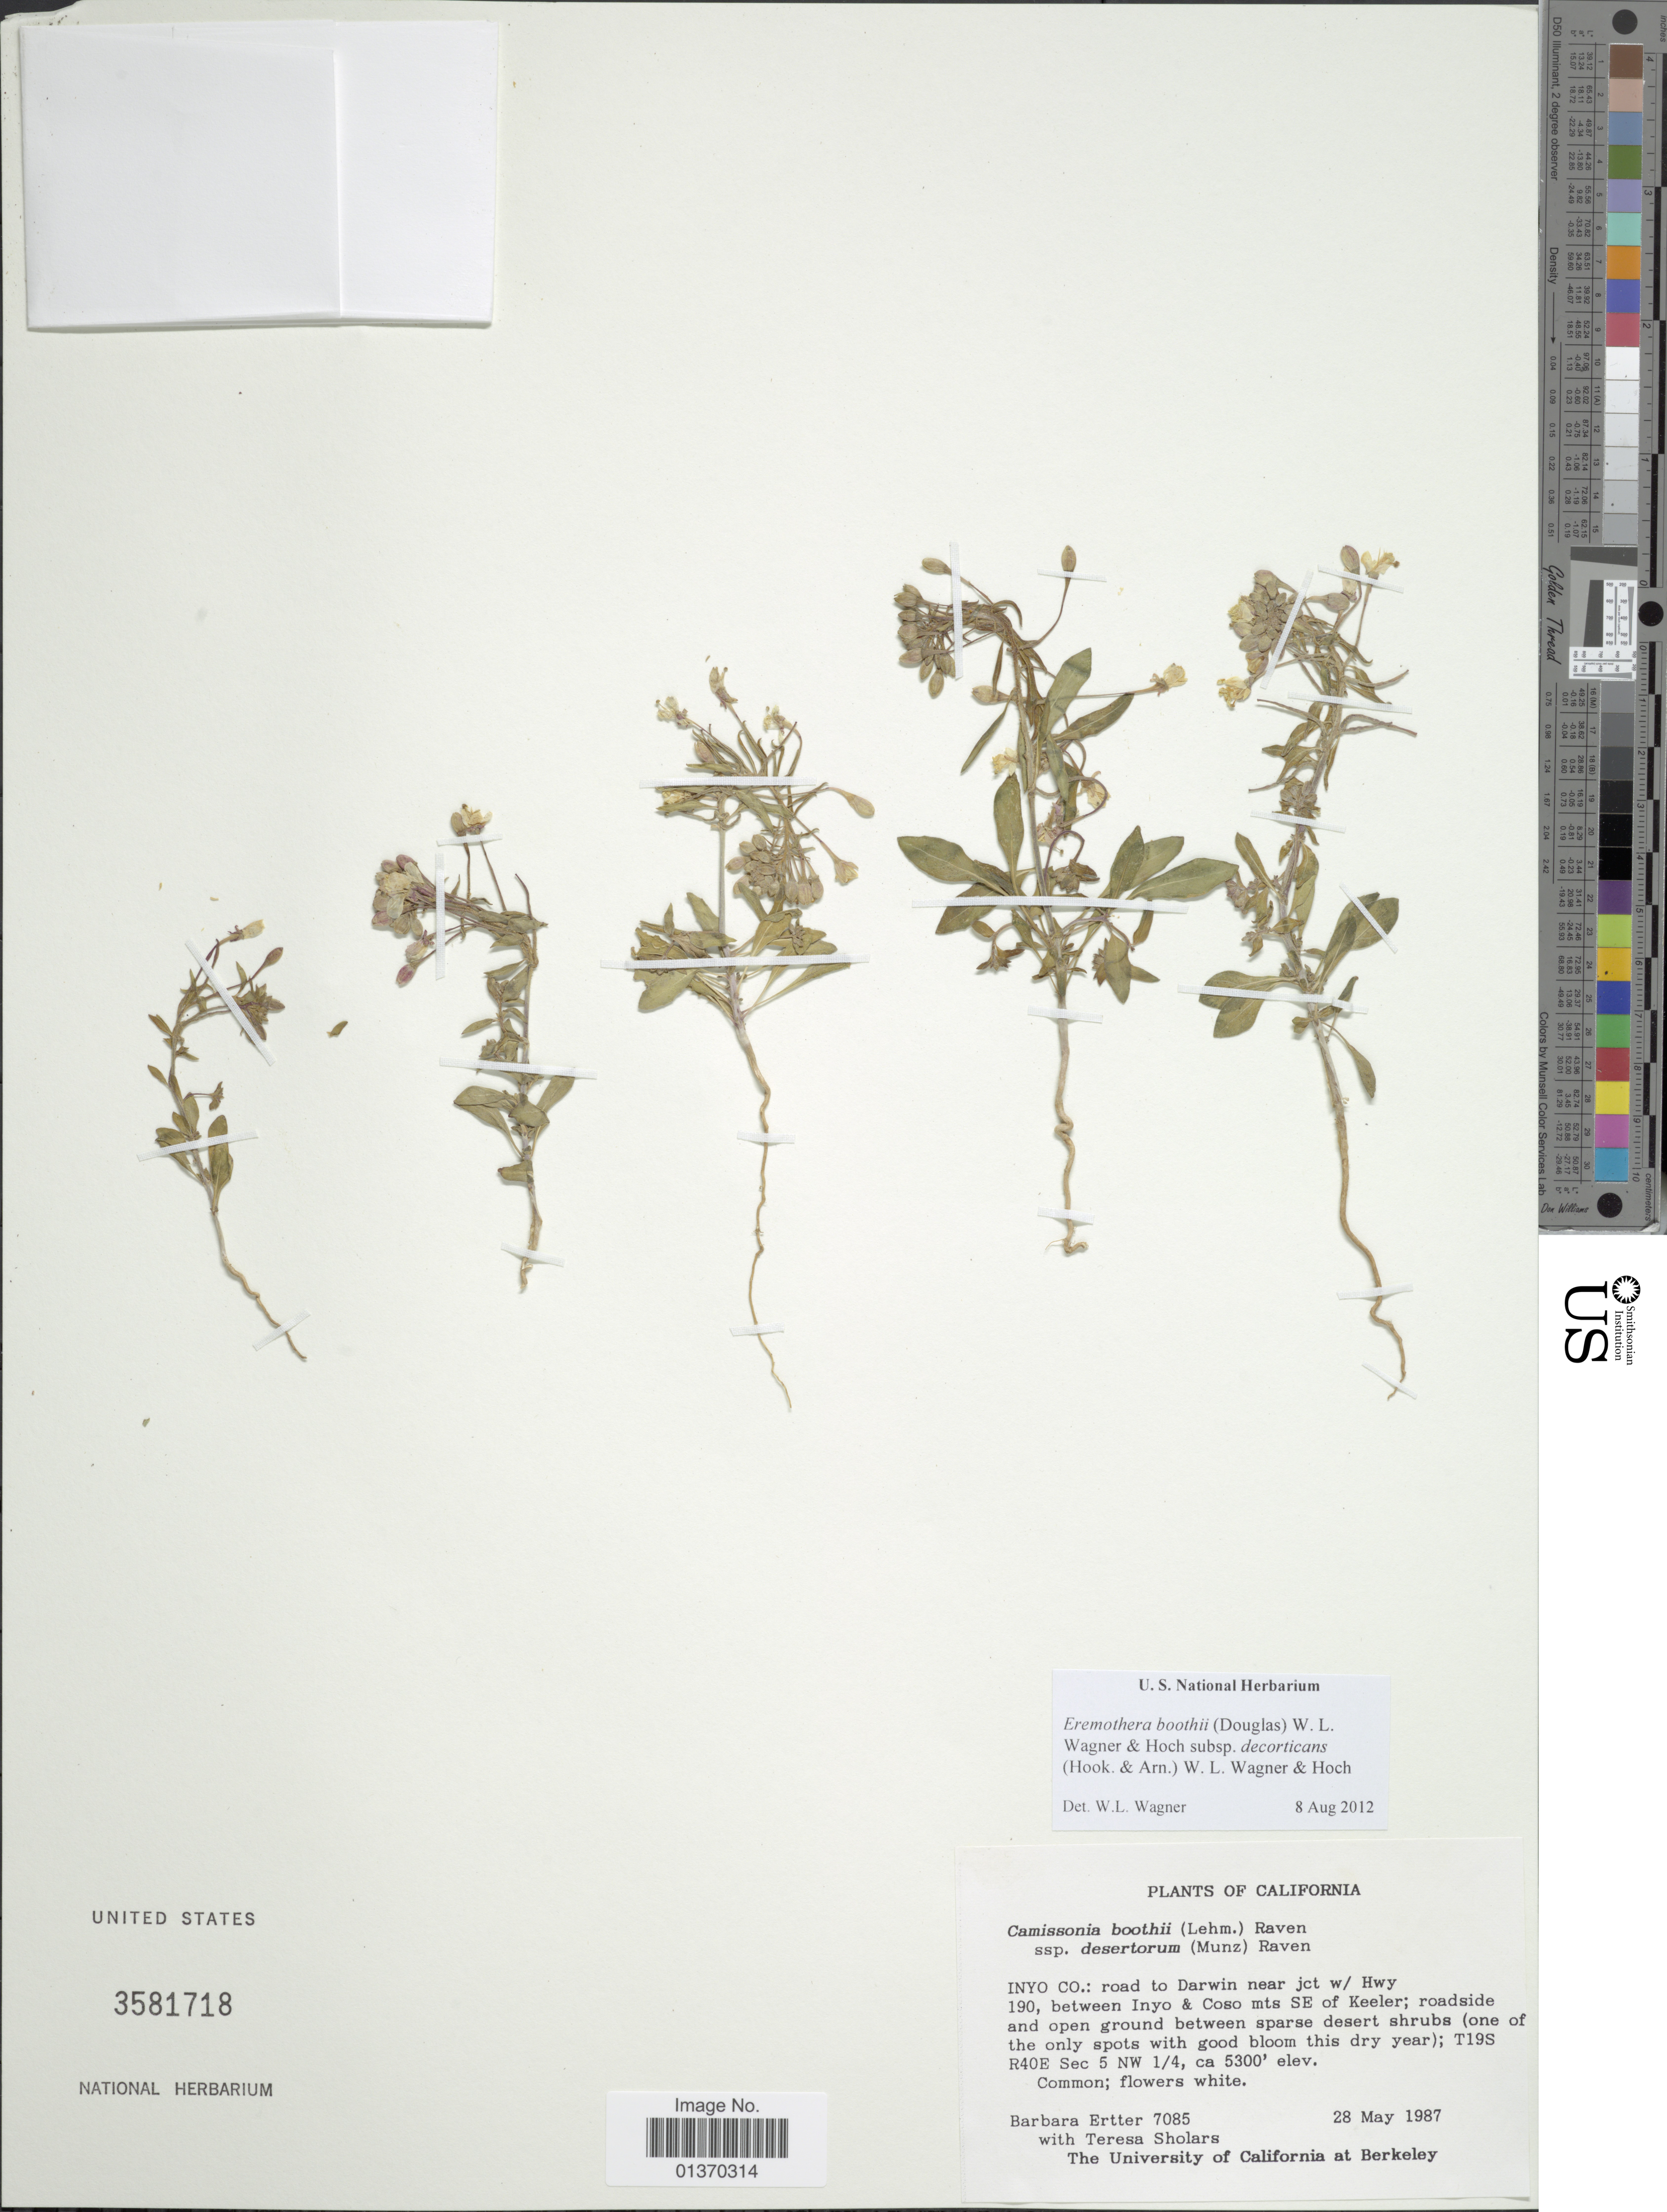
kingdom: Plantae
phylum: Tracheophyta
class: Magnoliopsida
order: Myrtales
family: Onagraceae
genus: Eremothera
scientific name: Eremothera boothii subsp. decorticans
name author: (Hook. & Arn.) W.L. Wagner & Hoch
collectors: B. Ertter & T. Sholars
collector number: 7085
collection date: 1987-05-28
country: United States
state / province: California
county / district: Inyo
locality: Inyo Co.: road to Darwin near jct w/ Hwy 190, between Inyo & Coso mts SE of Keeler, T19S R40E Sec 5 NW 1/4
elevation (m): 1615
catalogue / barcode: US 3581718